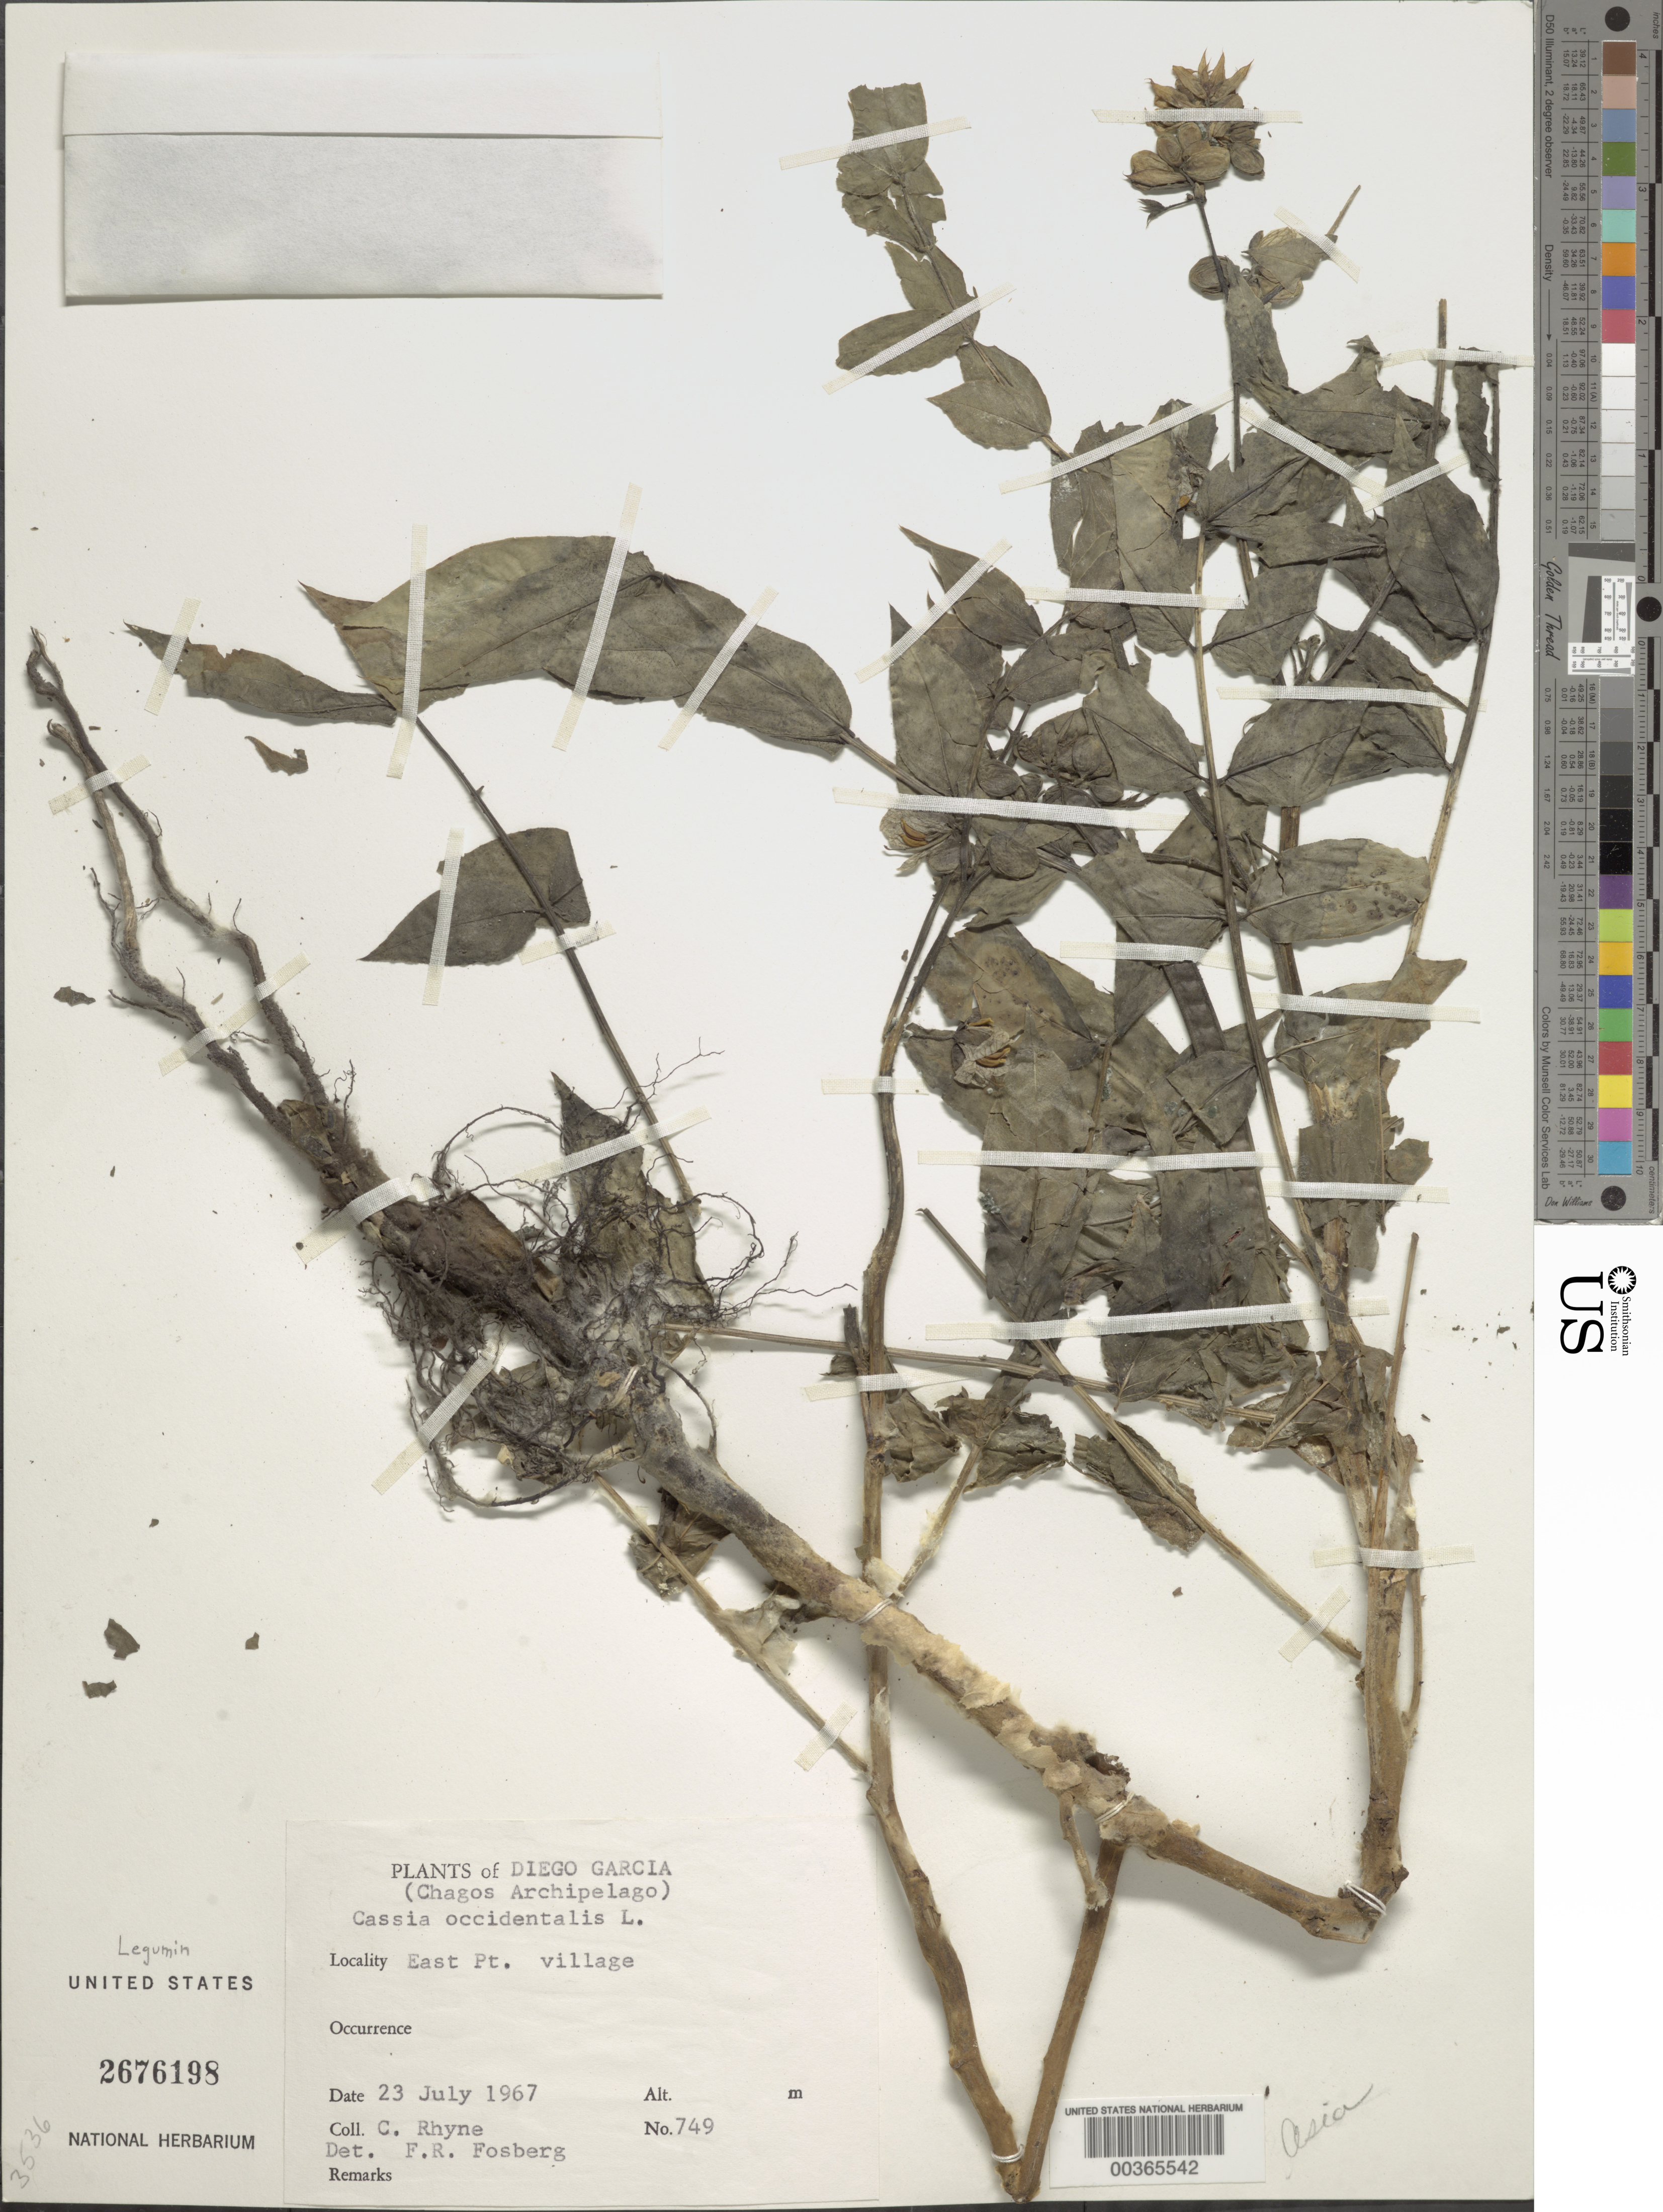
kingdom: Plantae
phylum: Tracheophyta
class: Magnoliopsida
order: Fabales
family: Fabaceae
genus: Senna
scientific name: Senna occidentalis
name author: (L.) Link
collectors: C. Rhyne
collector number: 749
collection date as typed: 23 Jul 1967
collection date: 1967-07-23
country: British Indian Ocean Territory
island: Diego Garcia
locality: East Pt. Village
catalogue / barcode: US 2676198